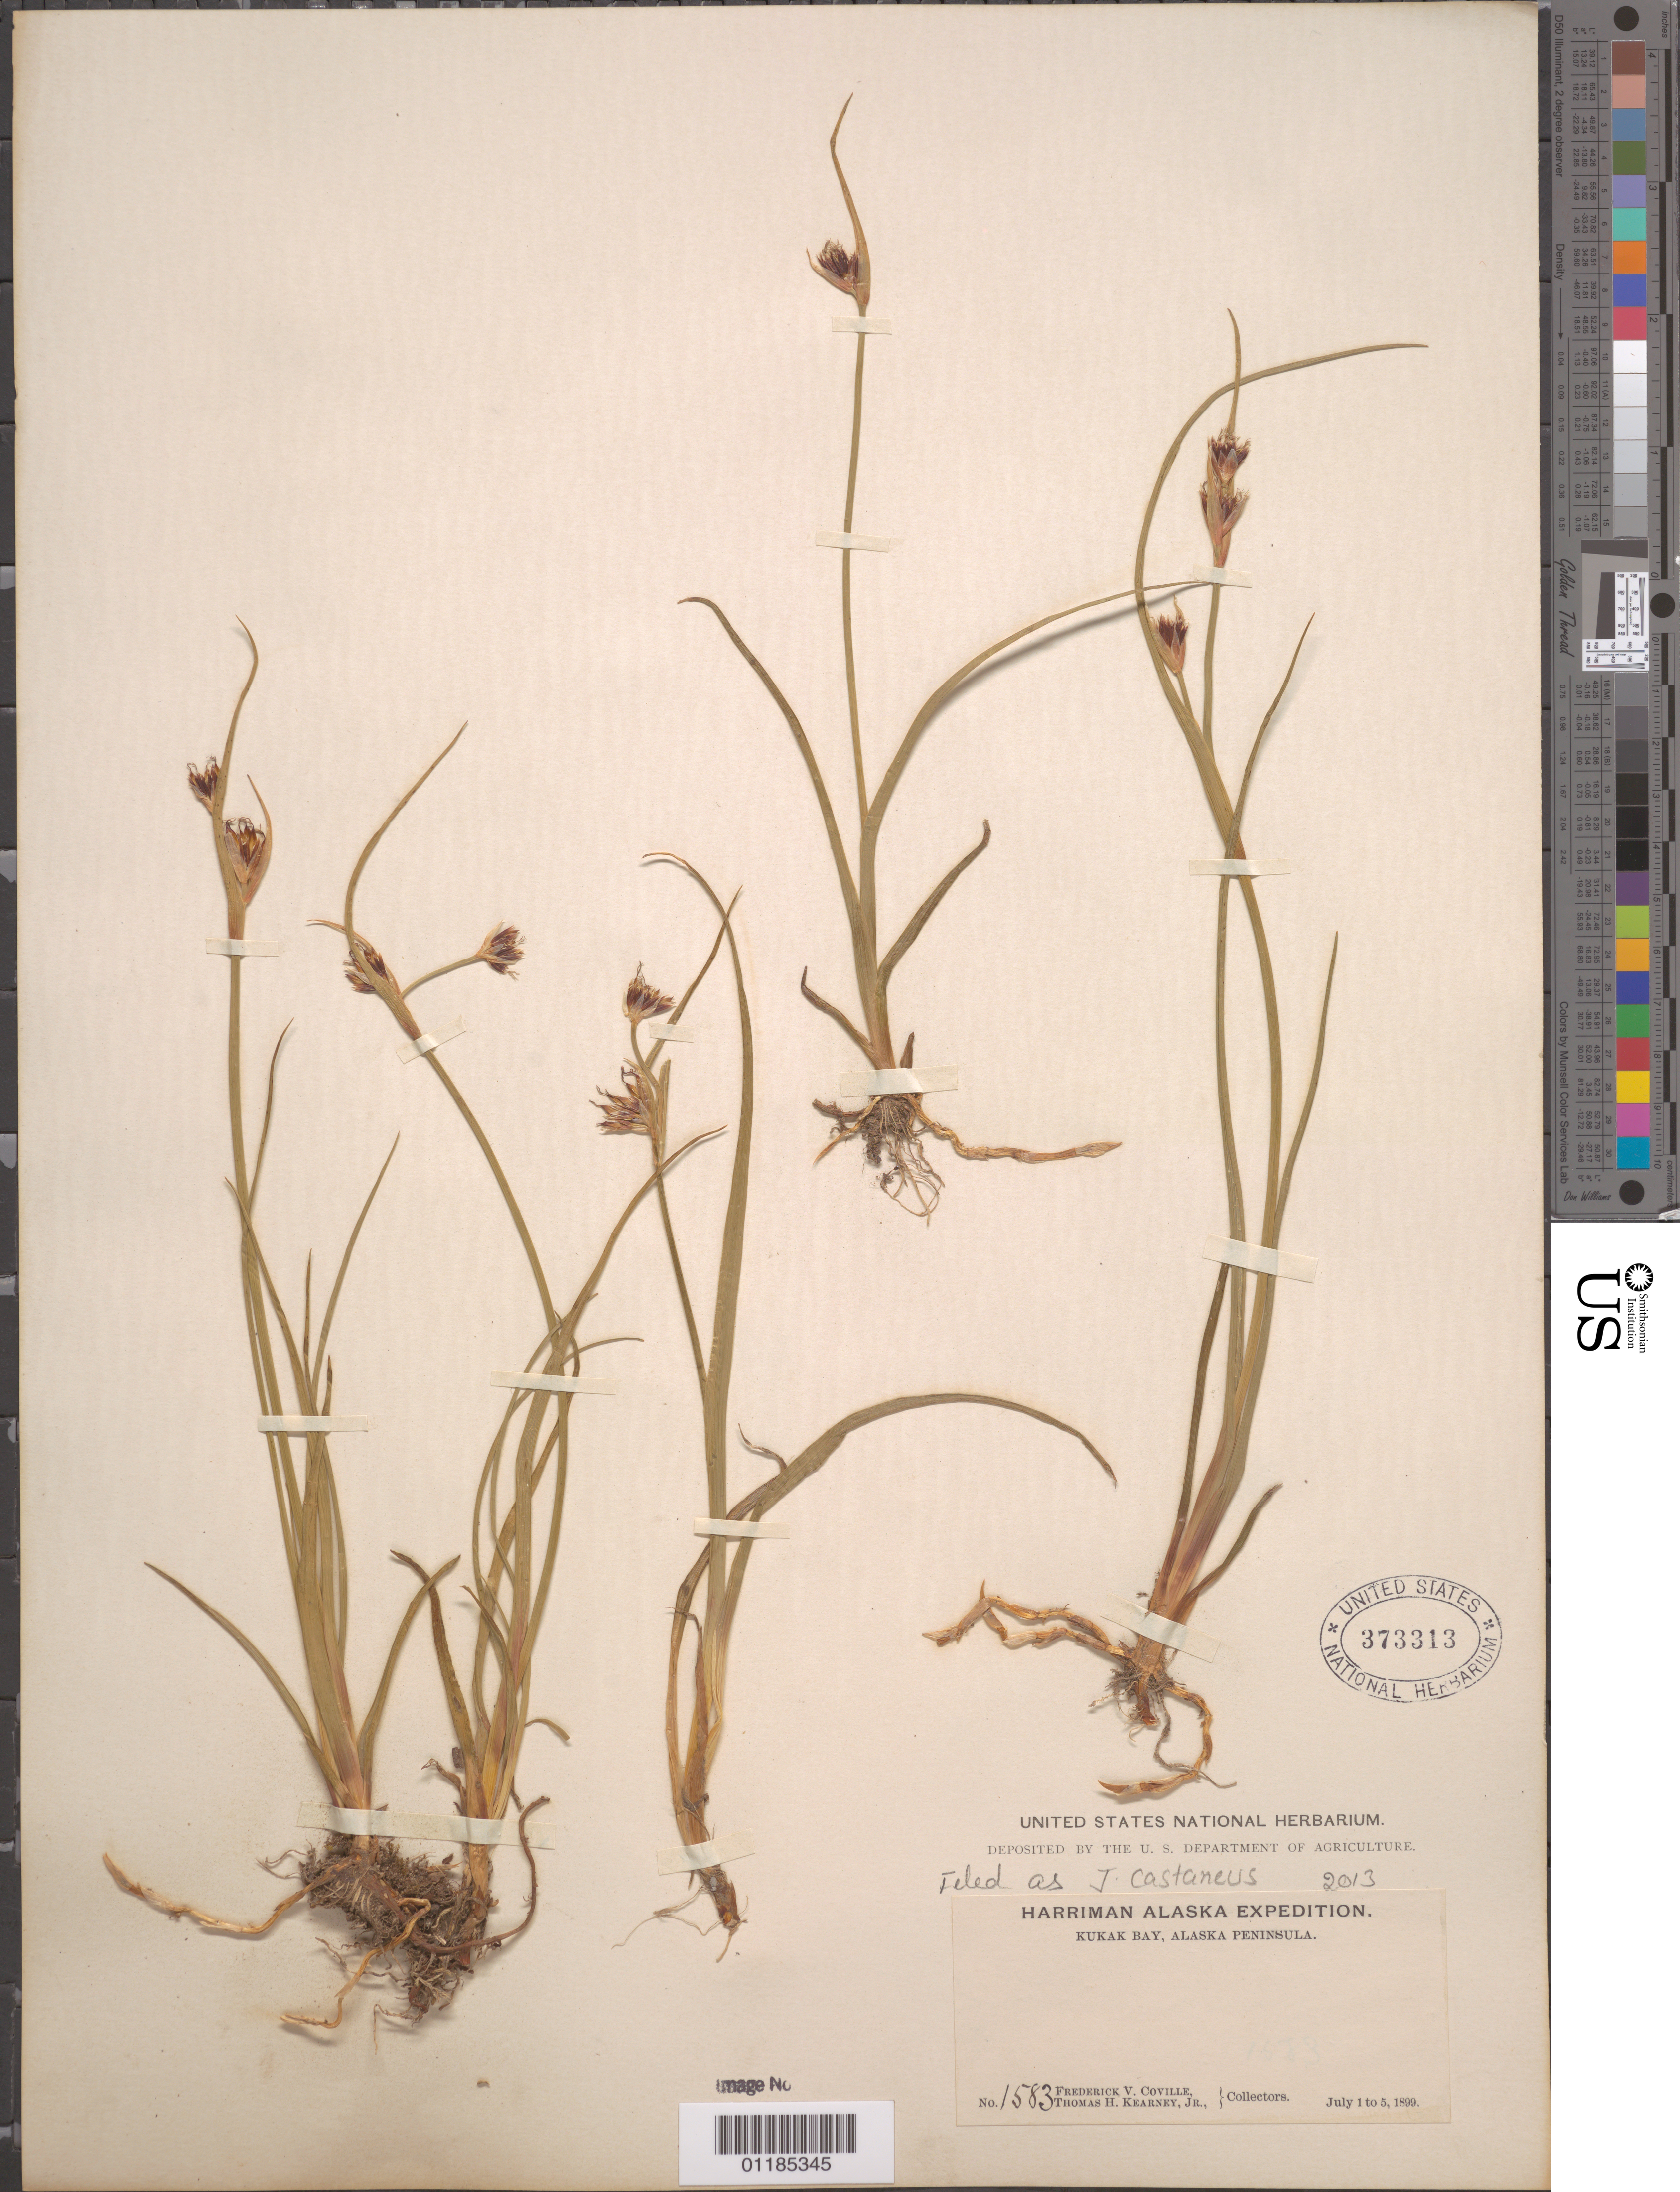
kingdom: Plantae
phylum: Tracheophyta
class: Liliopsida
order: Poales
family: Juncaceae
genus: Juncus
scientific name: Juncus castaneus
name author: Sm.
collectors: F. V. Coville & F. Funston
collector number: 1583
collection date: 1899-07-01/1899-07-05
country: United States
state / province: Alaska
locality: Kukak Bay, Alaska Peninsula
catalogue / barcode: US 373313